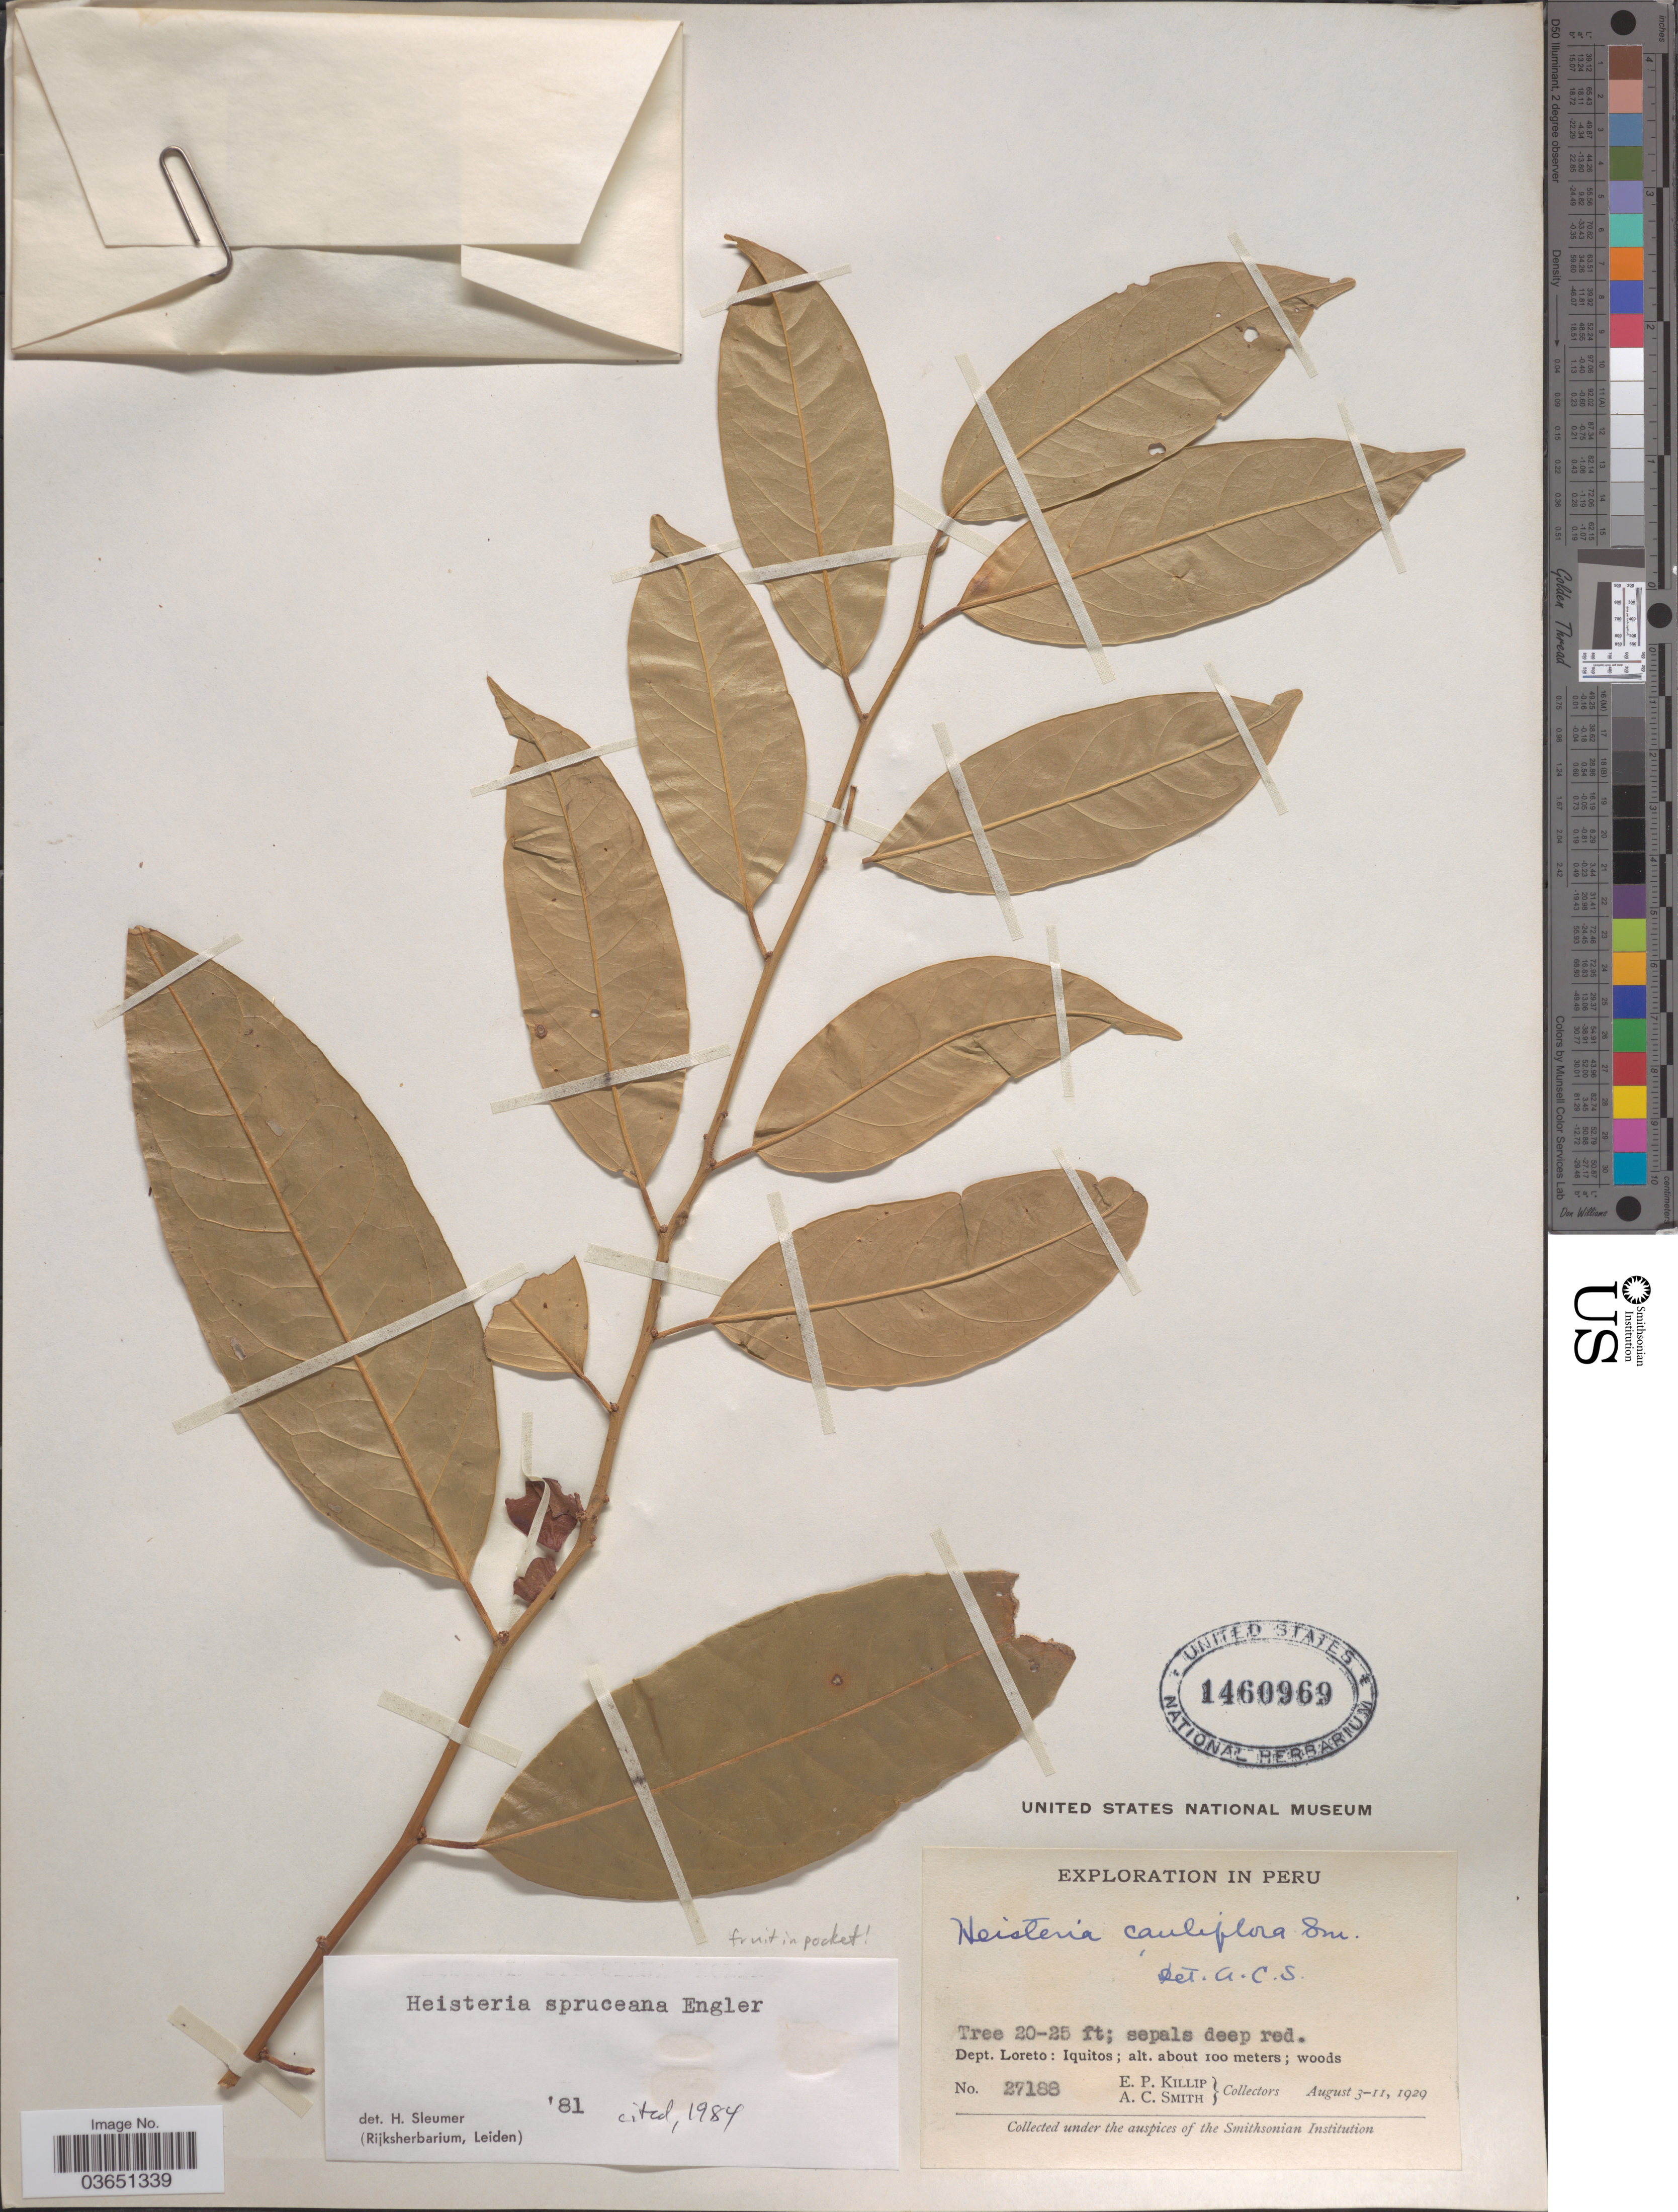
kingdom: Plantae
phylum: Tracheophyta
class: Magnoliopsida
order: Santalales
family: Erythropalaceae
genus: Heisteria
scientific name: Heisteria spruceana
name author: Engl.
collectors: E. P. Killip & A. C. Smith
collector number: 27188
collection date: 1929-08-03/1929-08-11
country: Peru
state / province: Loreto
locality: Dept. Loreto: Iquitos.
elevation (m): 100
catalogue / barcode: US 1460969